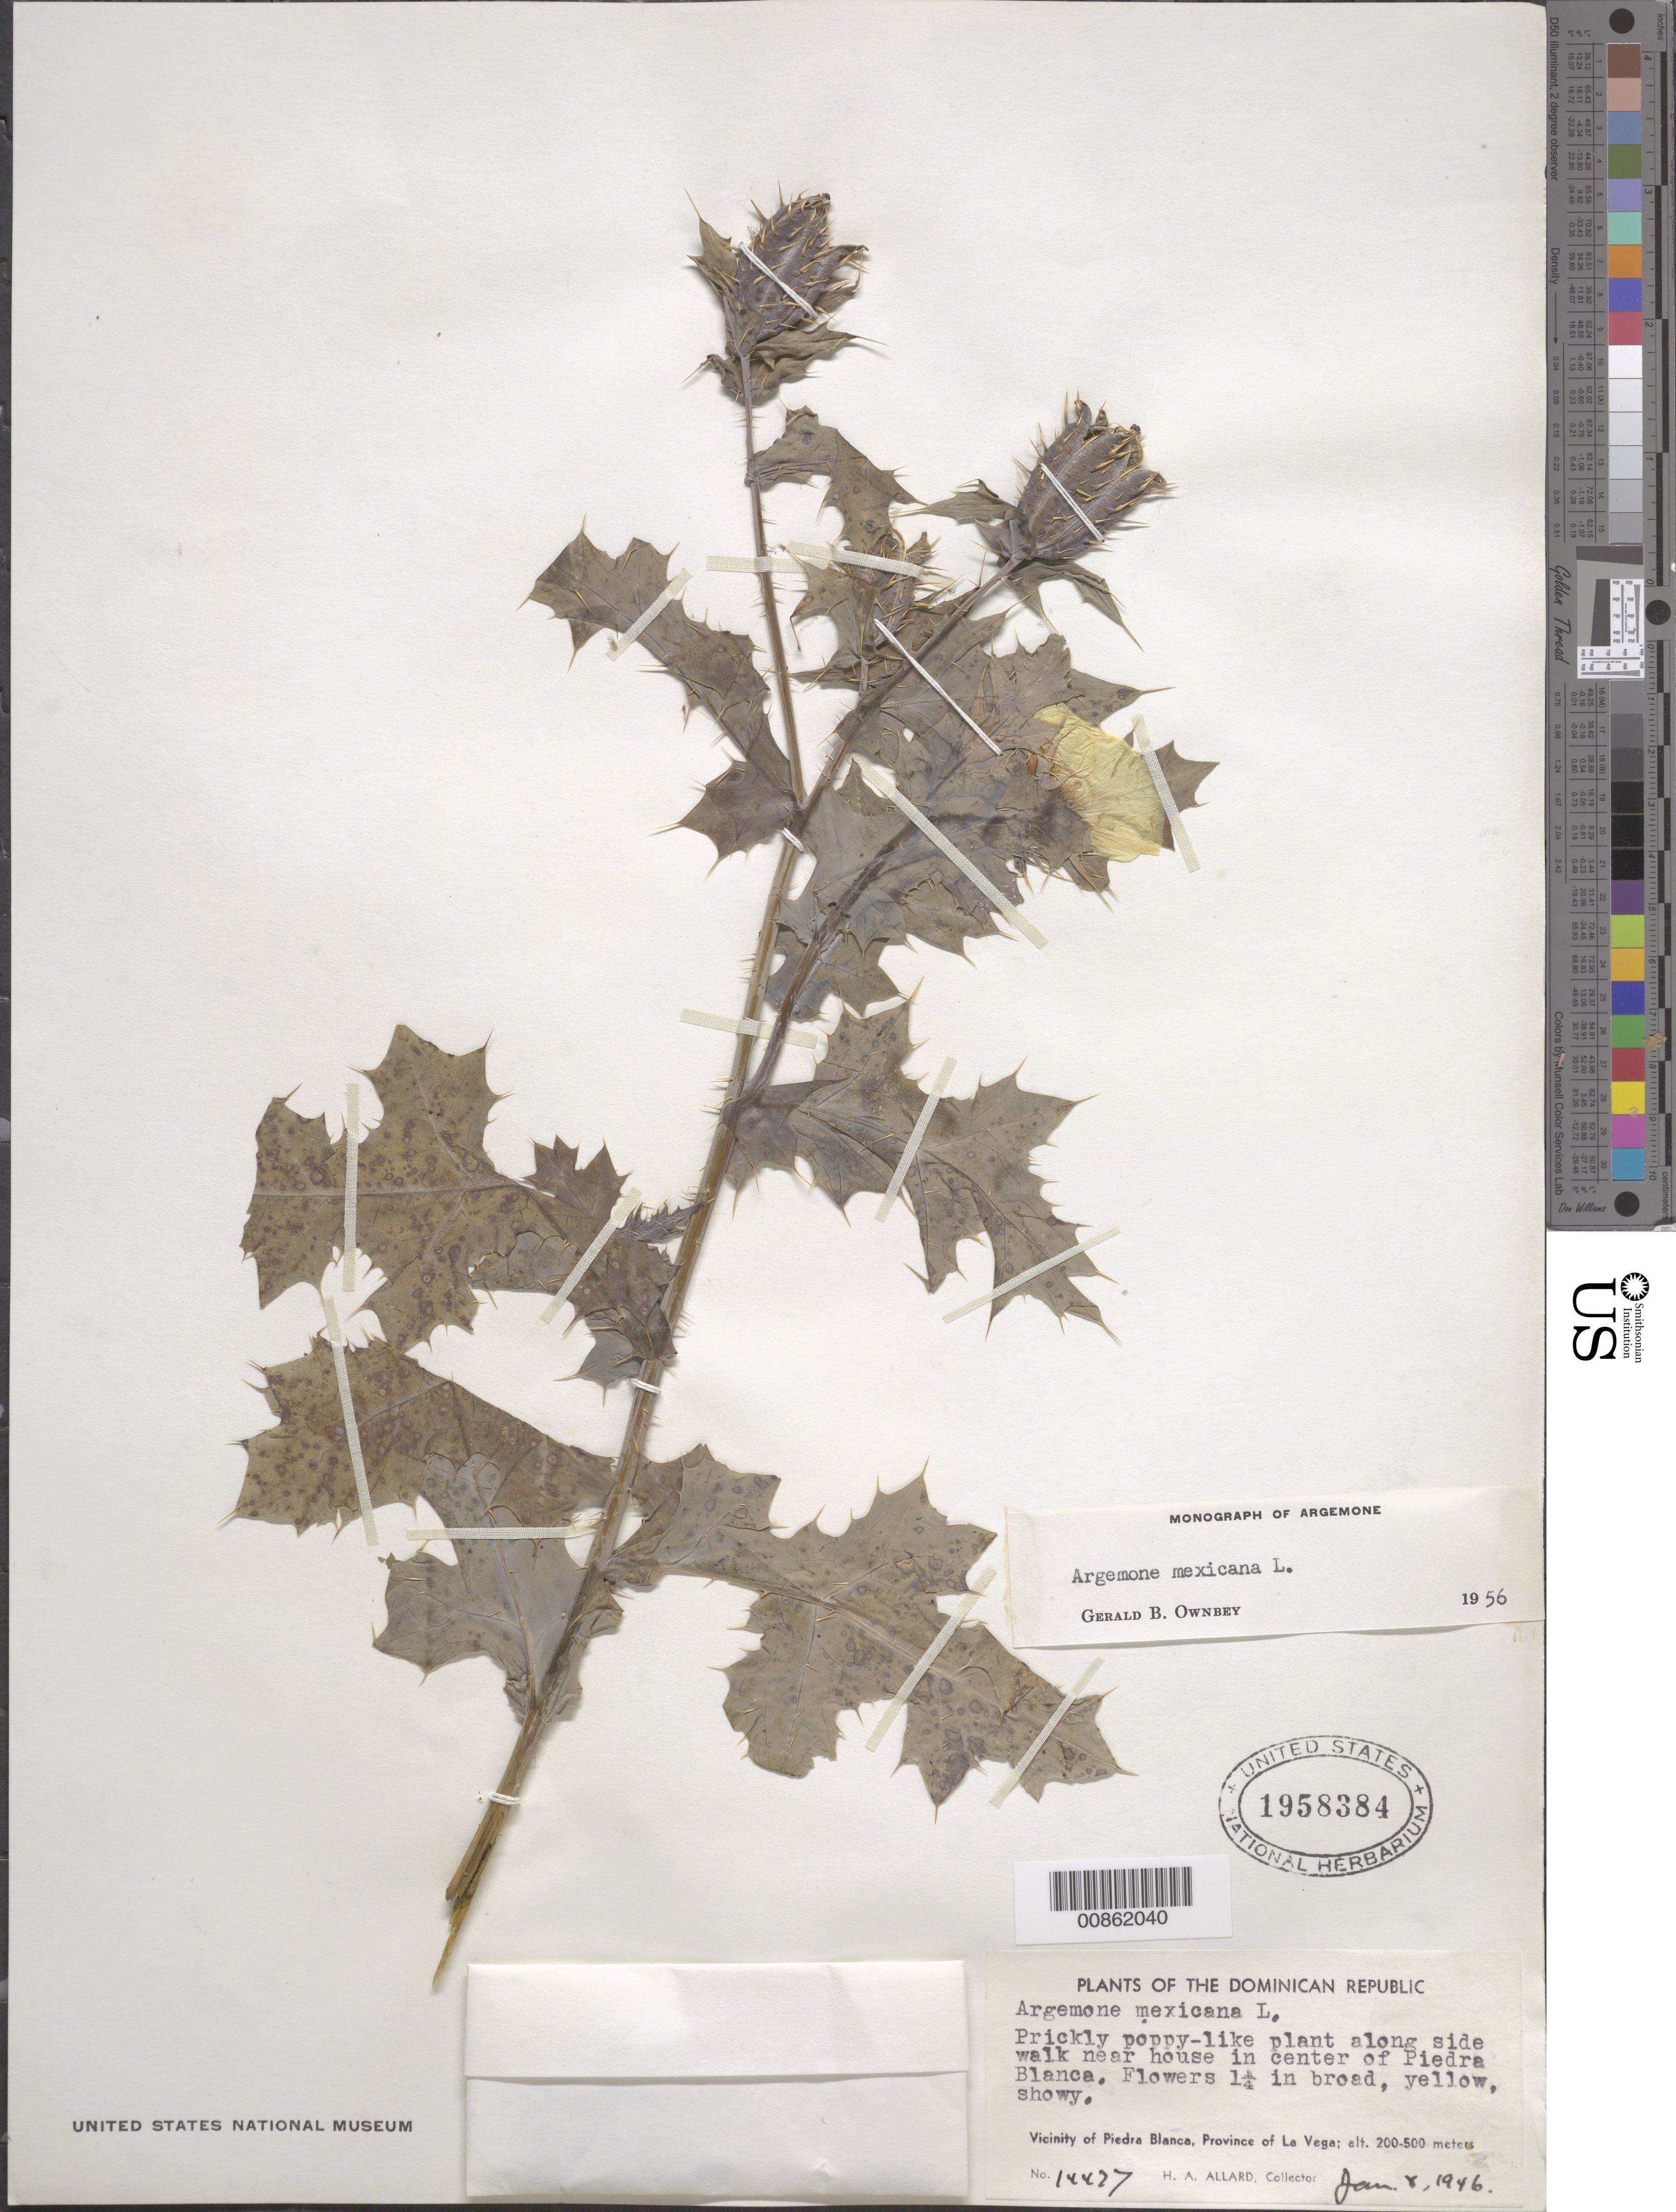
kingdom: Plantae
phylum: Tracheophyta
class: Magnoliopsida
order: Ranunculales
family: Papaveraceae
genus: Argemone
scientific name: Argemone mexicana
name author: L.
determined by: Ownbey, G. B.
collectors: H. A. Allard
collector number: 14427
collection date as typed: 08 Jan 1946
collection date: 1946-01-08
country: Dominican Republic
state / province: La Vega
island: Hispaniola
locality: Near house in center of Piedra Blanca.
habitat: Along sidewalk.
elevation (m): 200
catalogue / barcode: US 1958384